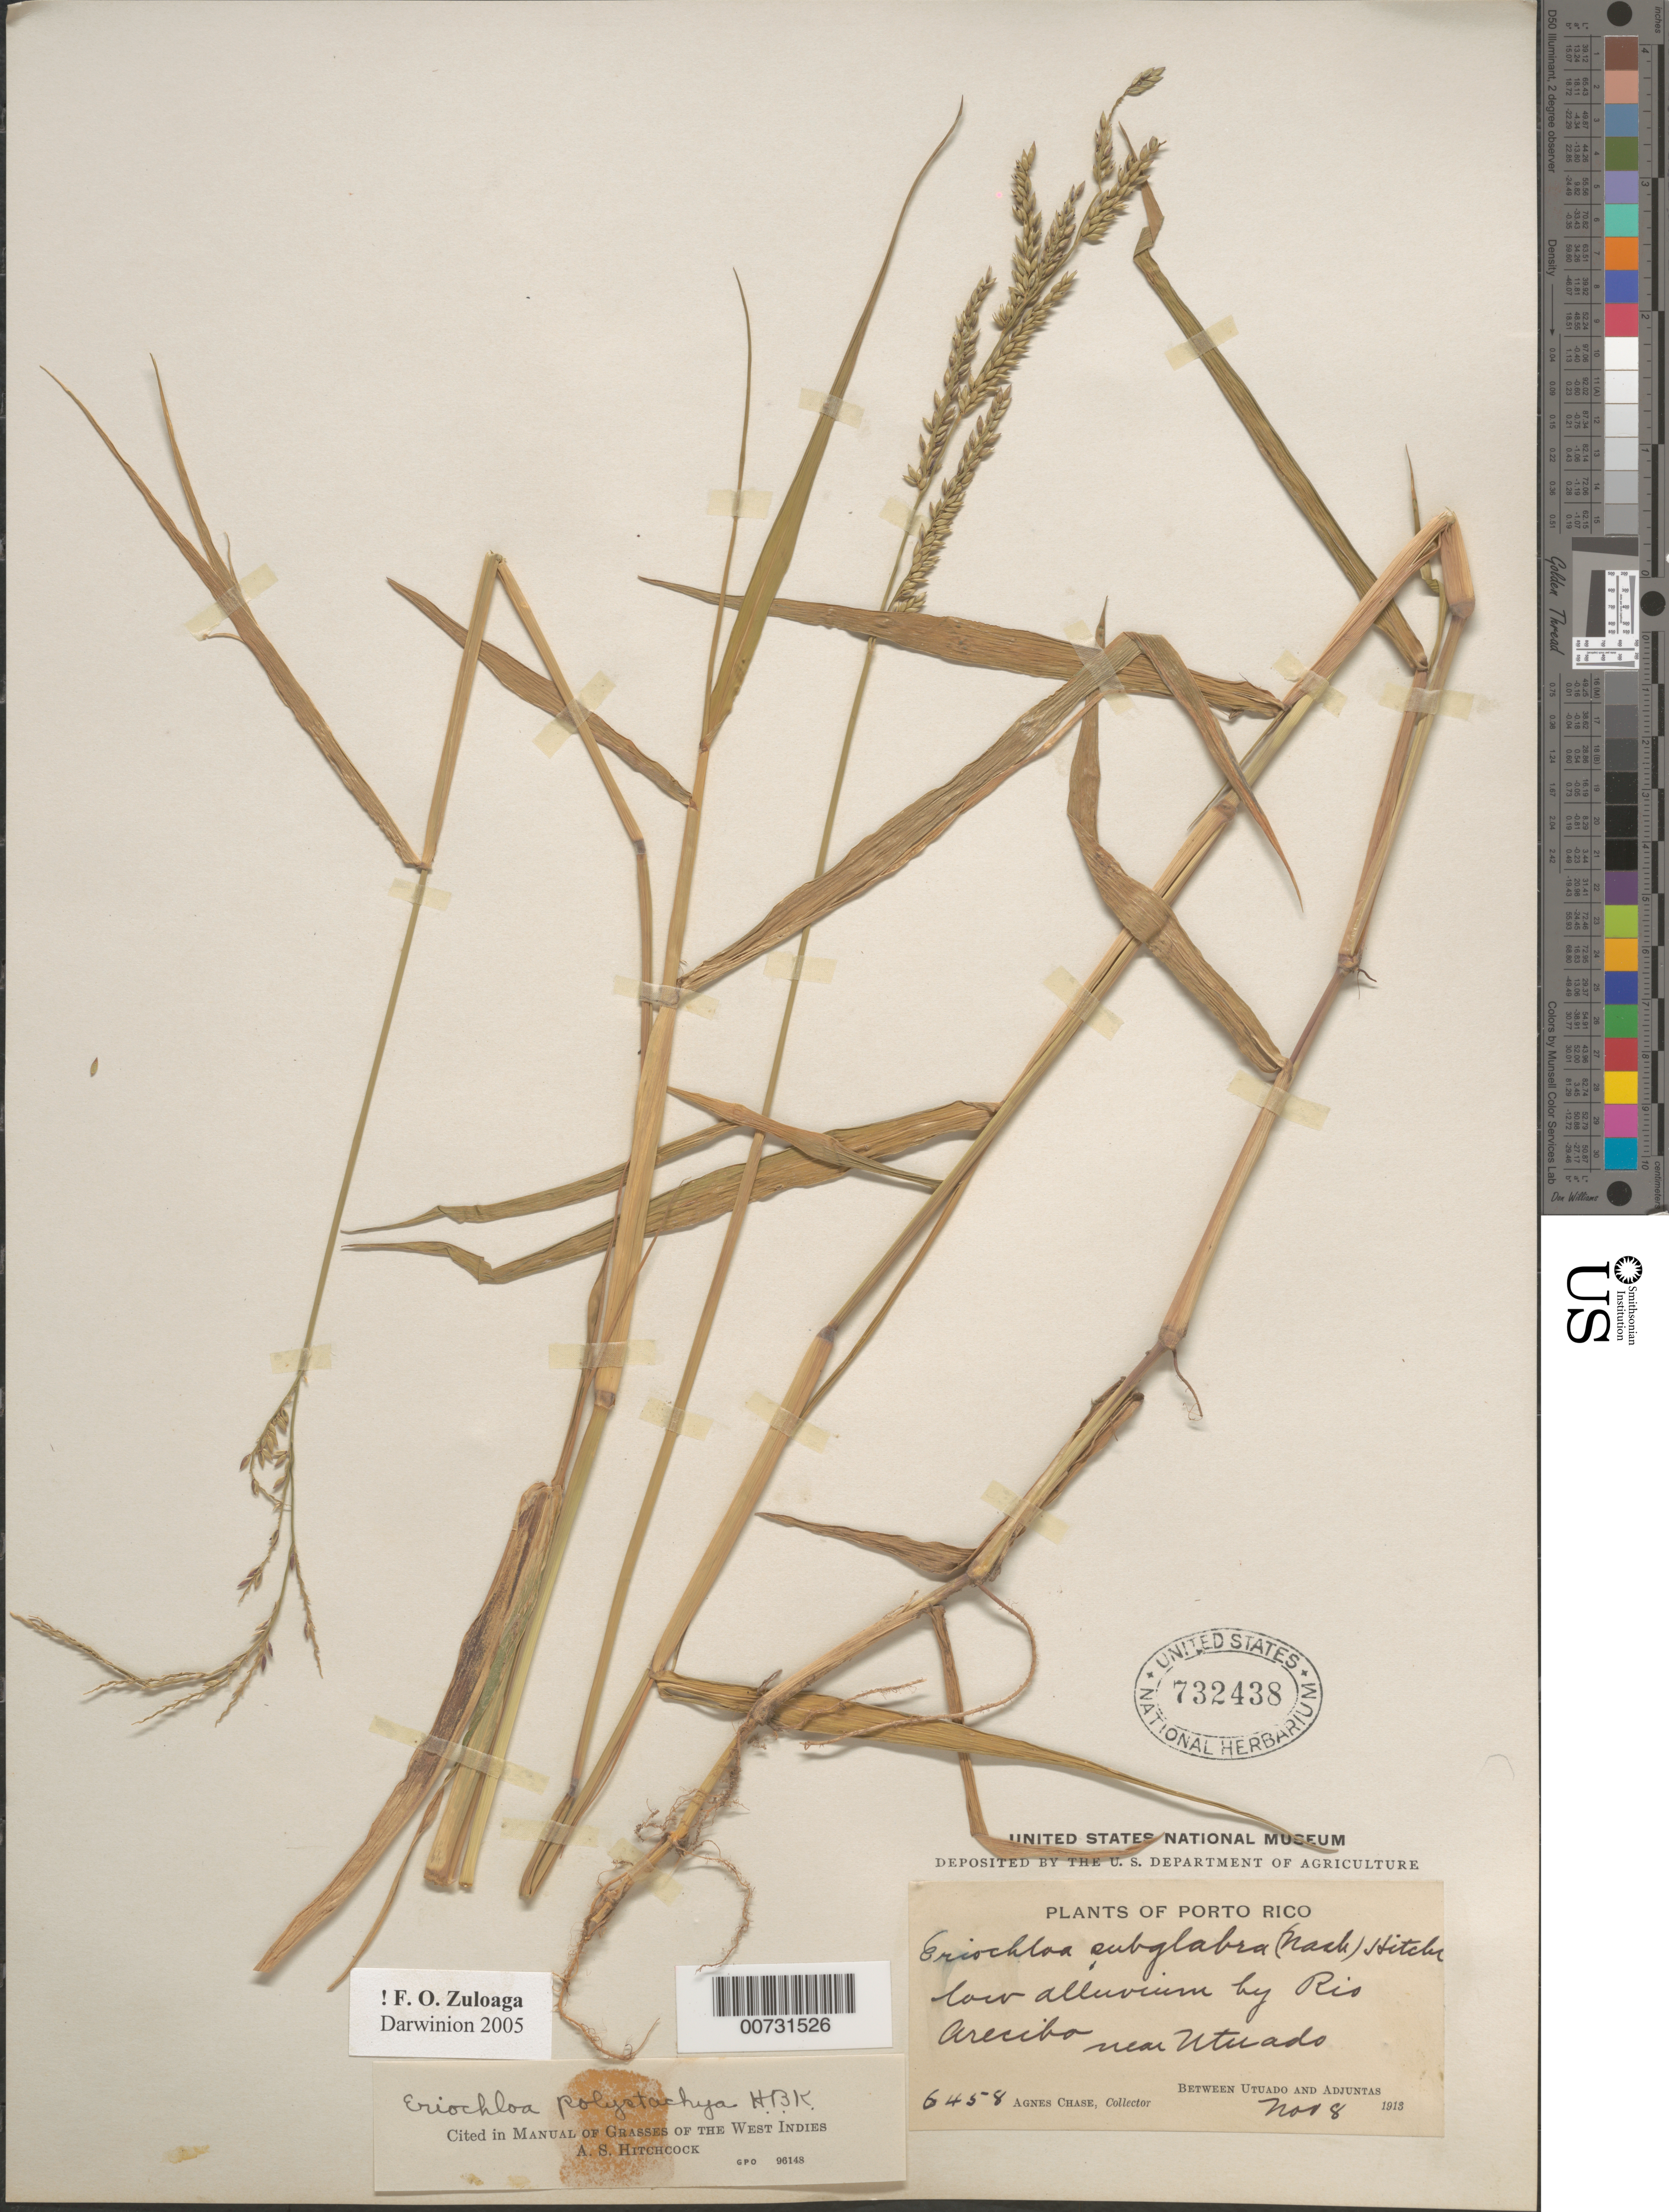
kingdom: Plantae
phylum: Tracheophyta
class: Liliopsida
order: Poales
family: Poaceae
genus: Eriochloa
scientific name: Eriochloa polystachya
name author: Kunth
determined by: Hitchcock, Albert S.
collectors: A. Chase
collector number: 6458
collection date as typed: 08 Nov 1913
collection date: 1913-11-08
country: Puerto Rico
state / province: Utuado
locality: Río Arecibo, btw Utuado and Adjuntas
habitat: Low alluvium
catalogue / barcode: US 732438